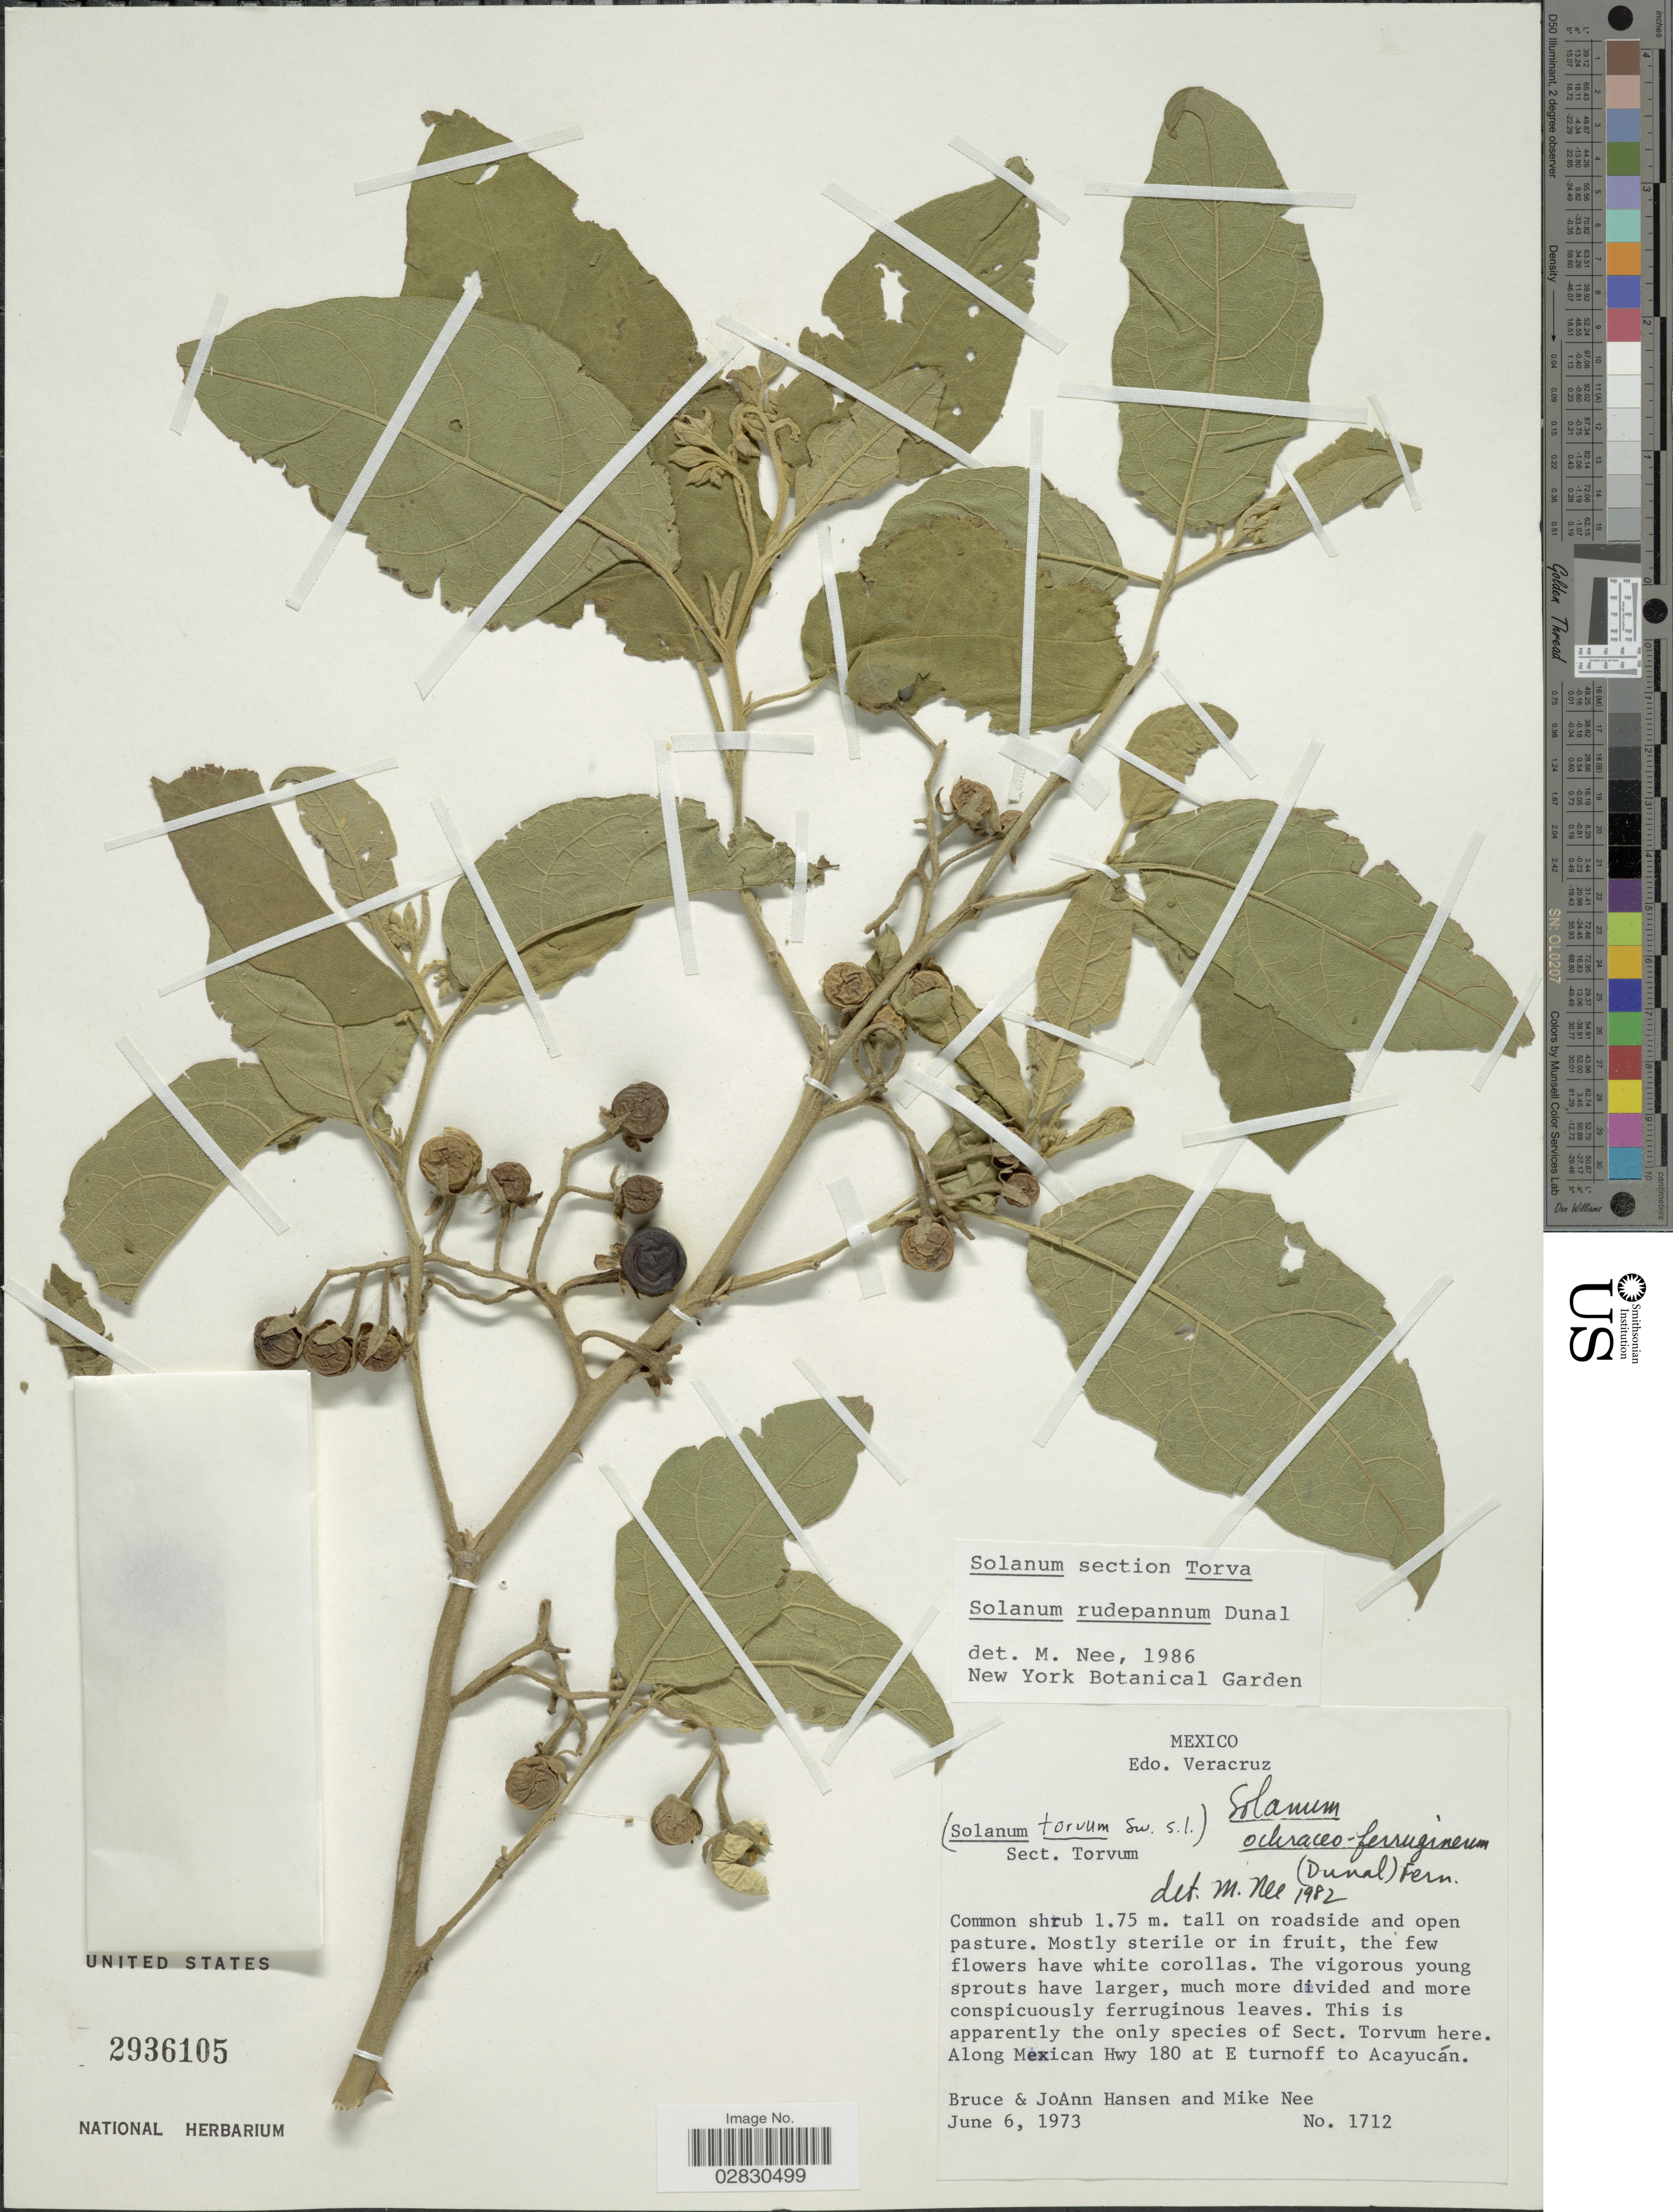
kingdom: Plantae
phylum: Tracheophyta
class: Magnoliopsida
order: Solanales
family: Solanaceae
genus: Solanum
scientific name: Solanum rudepannum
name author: Dunal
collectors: B. Hansen, J. Hansen & M. Nee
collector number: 1712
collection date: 1973-06-06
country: Mexico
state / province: Veracruz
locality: Edo. Veracruz. Along Mexican Hwy 180 at E turnoff to Acayucán.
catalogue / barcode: US 2936105